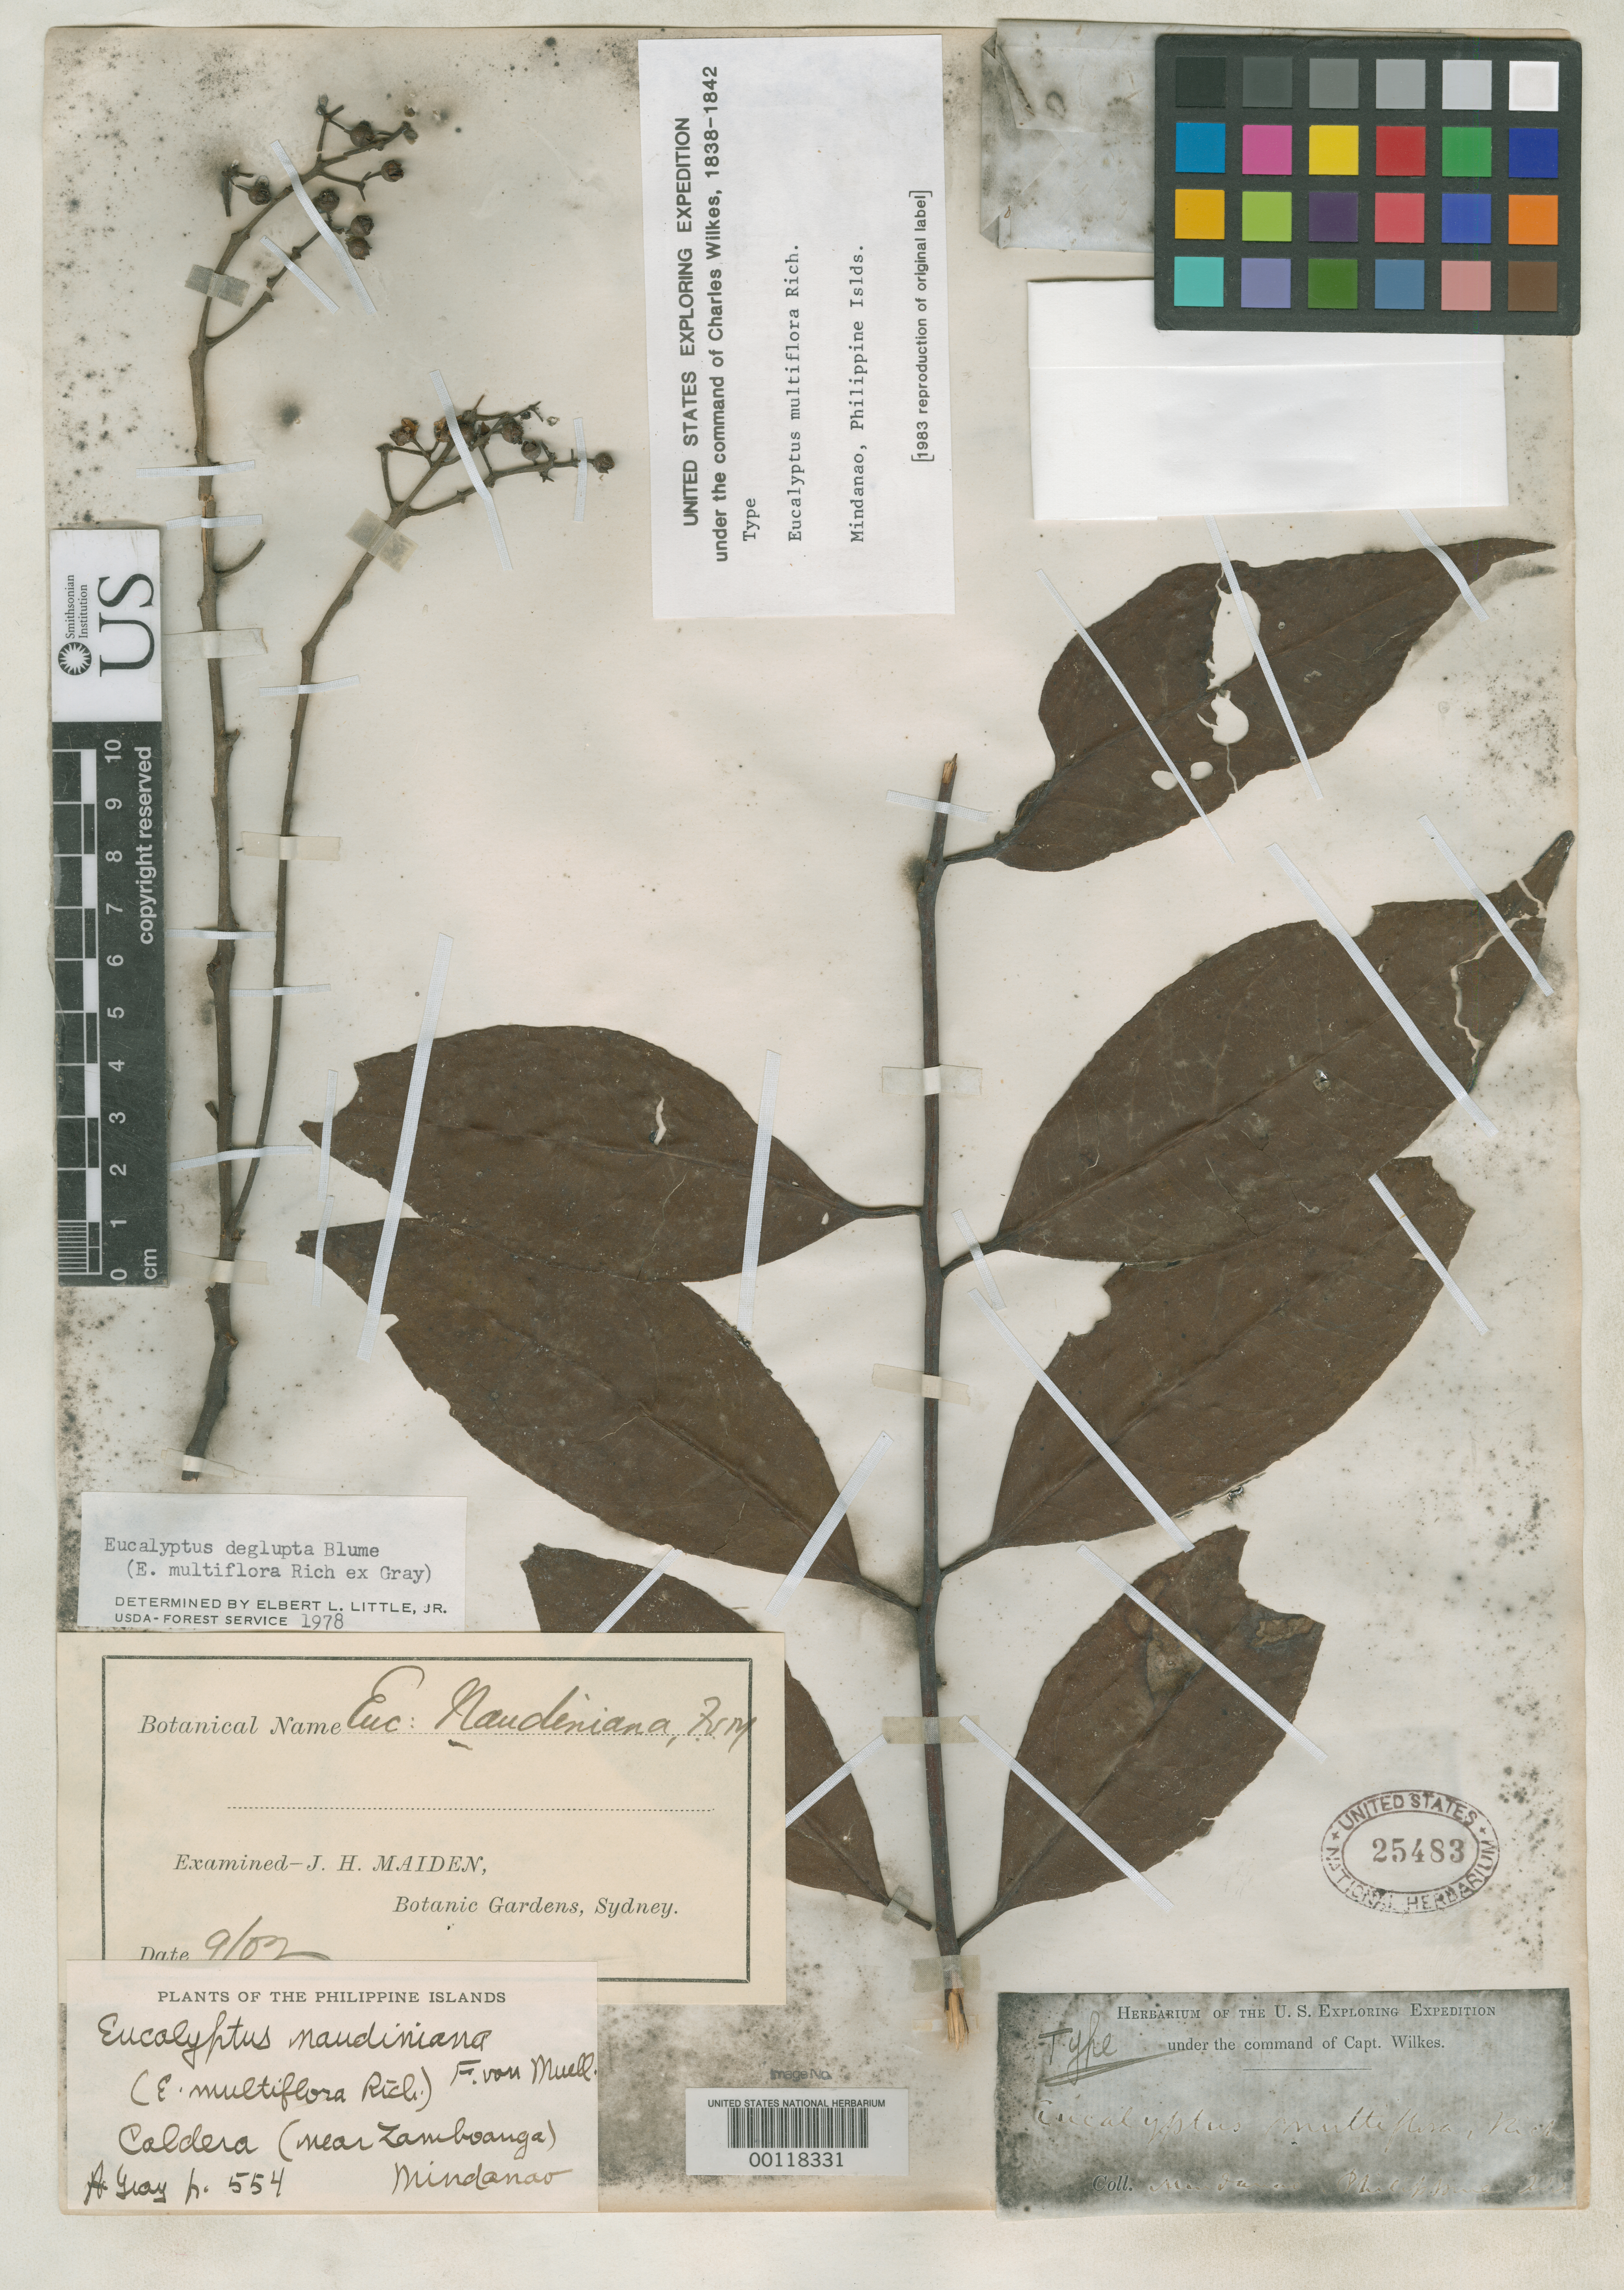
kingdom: Plantae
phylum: Tracheophyta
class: Magnoliopsida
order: Myrtales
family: Myrtaceae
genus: Eucalyptus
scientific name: Eucalyptus multiflora Rich. ex A. Gray in Wilkes nom. illeg.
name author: Rich. ex A. Gray in Wilkes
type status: Holotype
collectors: Wilkes Explor. Exped.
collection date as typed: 1838 to -- --- 1842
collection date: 1838/1842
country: Philippines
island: Mindanao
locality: Near Caldera.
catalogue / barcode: US 25483